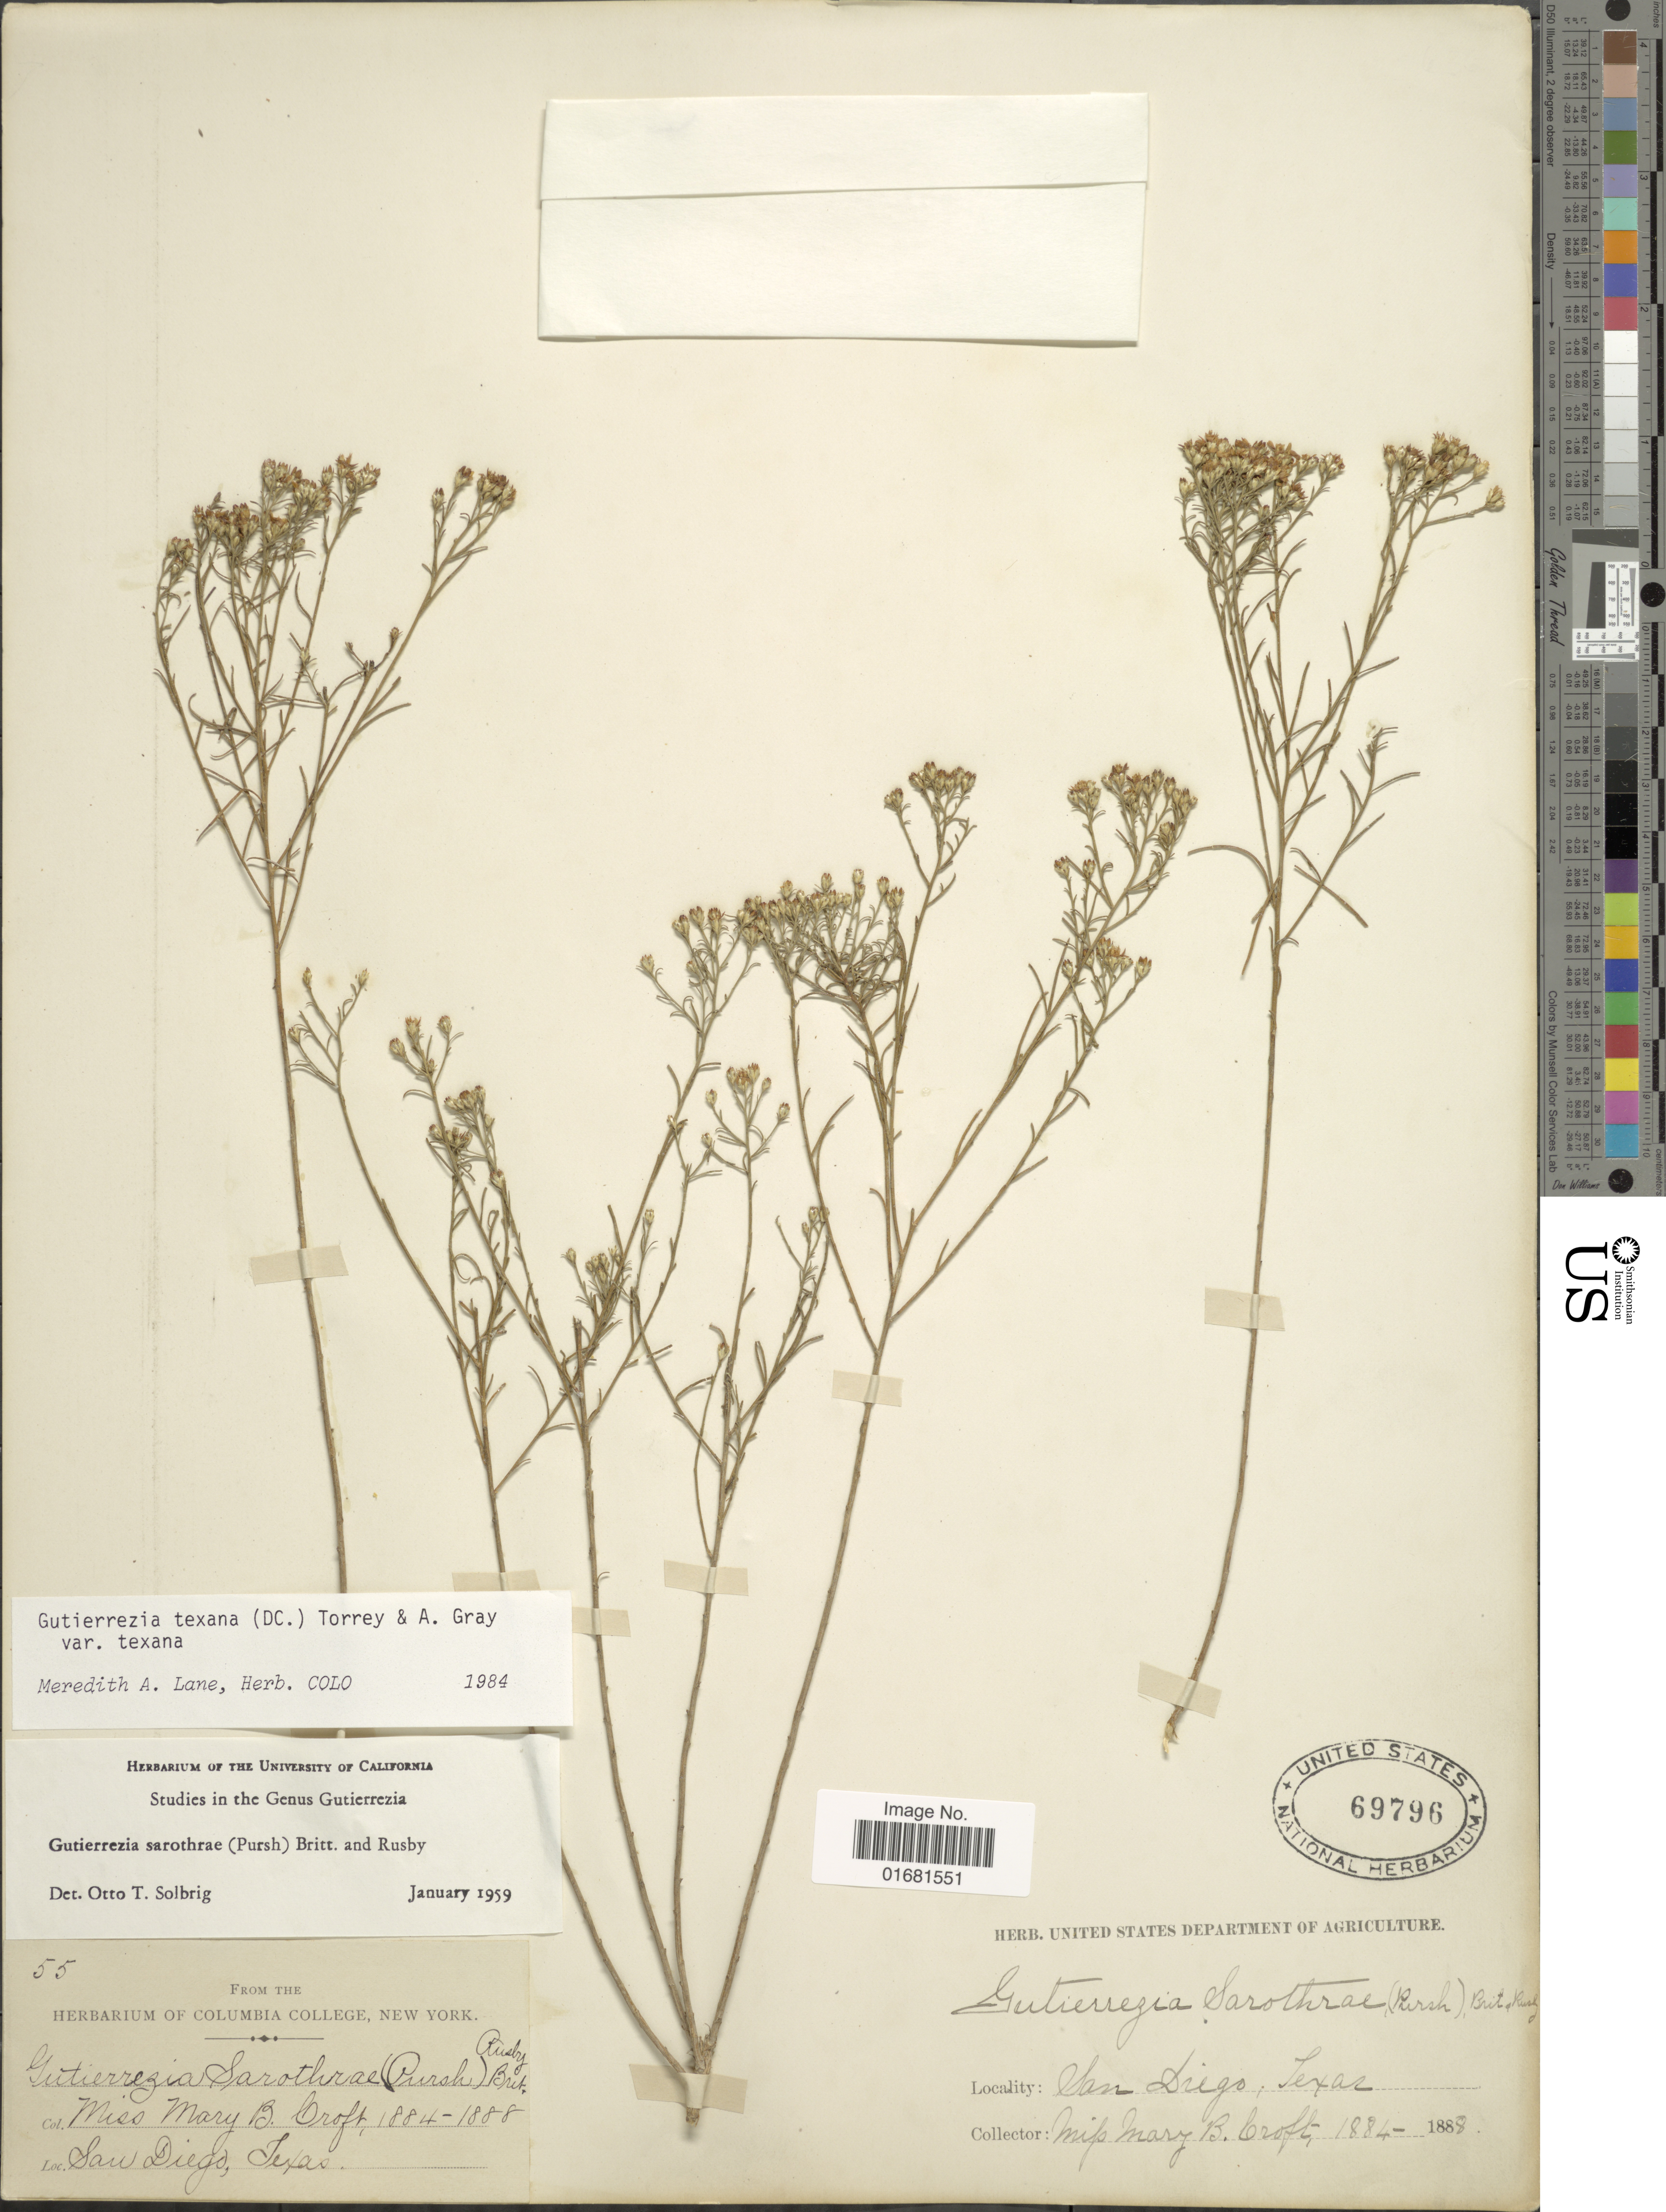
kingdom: Plantae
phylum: Tracheophyta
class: Magnoliopsida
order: Asterales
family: Asteraceae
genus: Gutierrezia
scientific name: Gutierrezia texana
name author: (DC.) Torr. & A. Gray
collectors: M. Croft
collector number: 55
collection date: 1884/1888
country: United States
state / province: Texas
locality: San Diego Texas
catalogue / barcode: US 69796